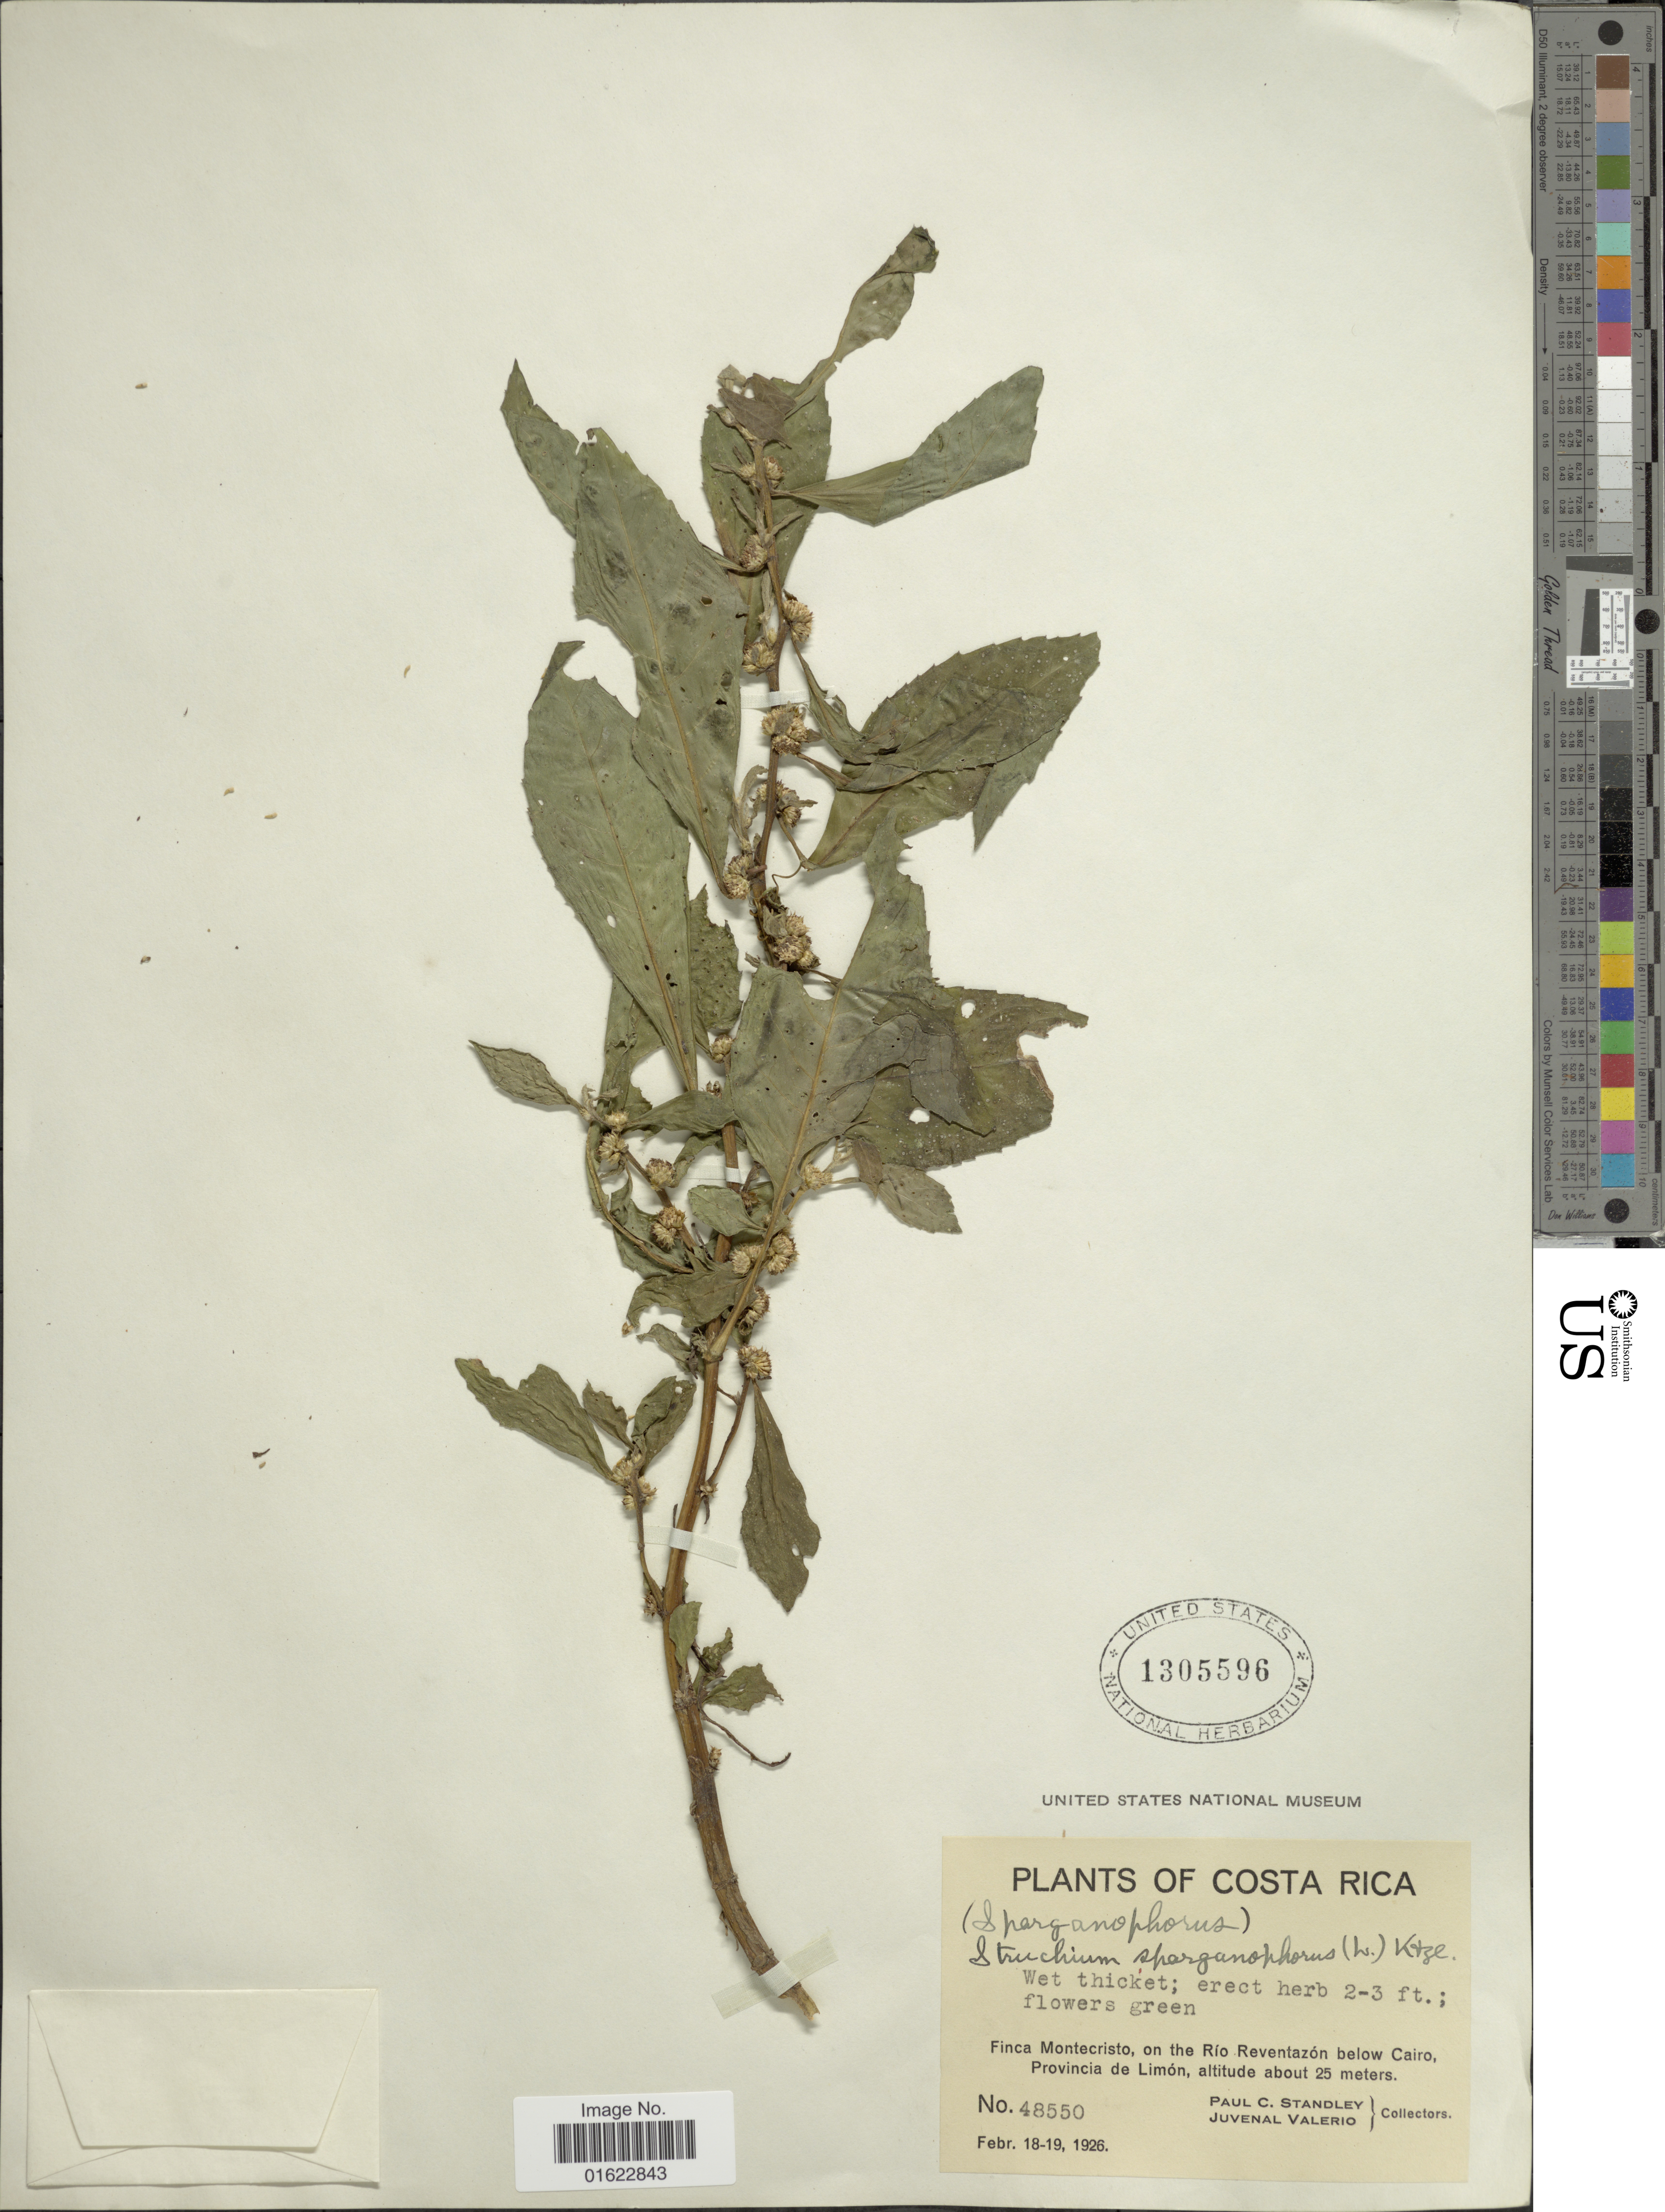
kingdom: Plantae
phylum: Tracheophyta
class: Magnoliopsida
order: Asterales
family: Asteraceae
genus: Struchium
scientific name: Struchium sparganophorum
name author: (L.) Kuntze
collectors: P. C. Standley & J. Valerio R.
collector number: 48550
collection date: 1926-02-18/1926-02-19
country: Costa Rica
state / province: Limón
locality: Costa Rica. Finca Montecristo, on the Rio Reventazon below Cairo, Provincia de Limon.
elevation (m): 25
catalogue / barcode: US 1305596